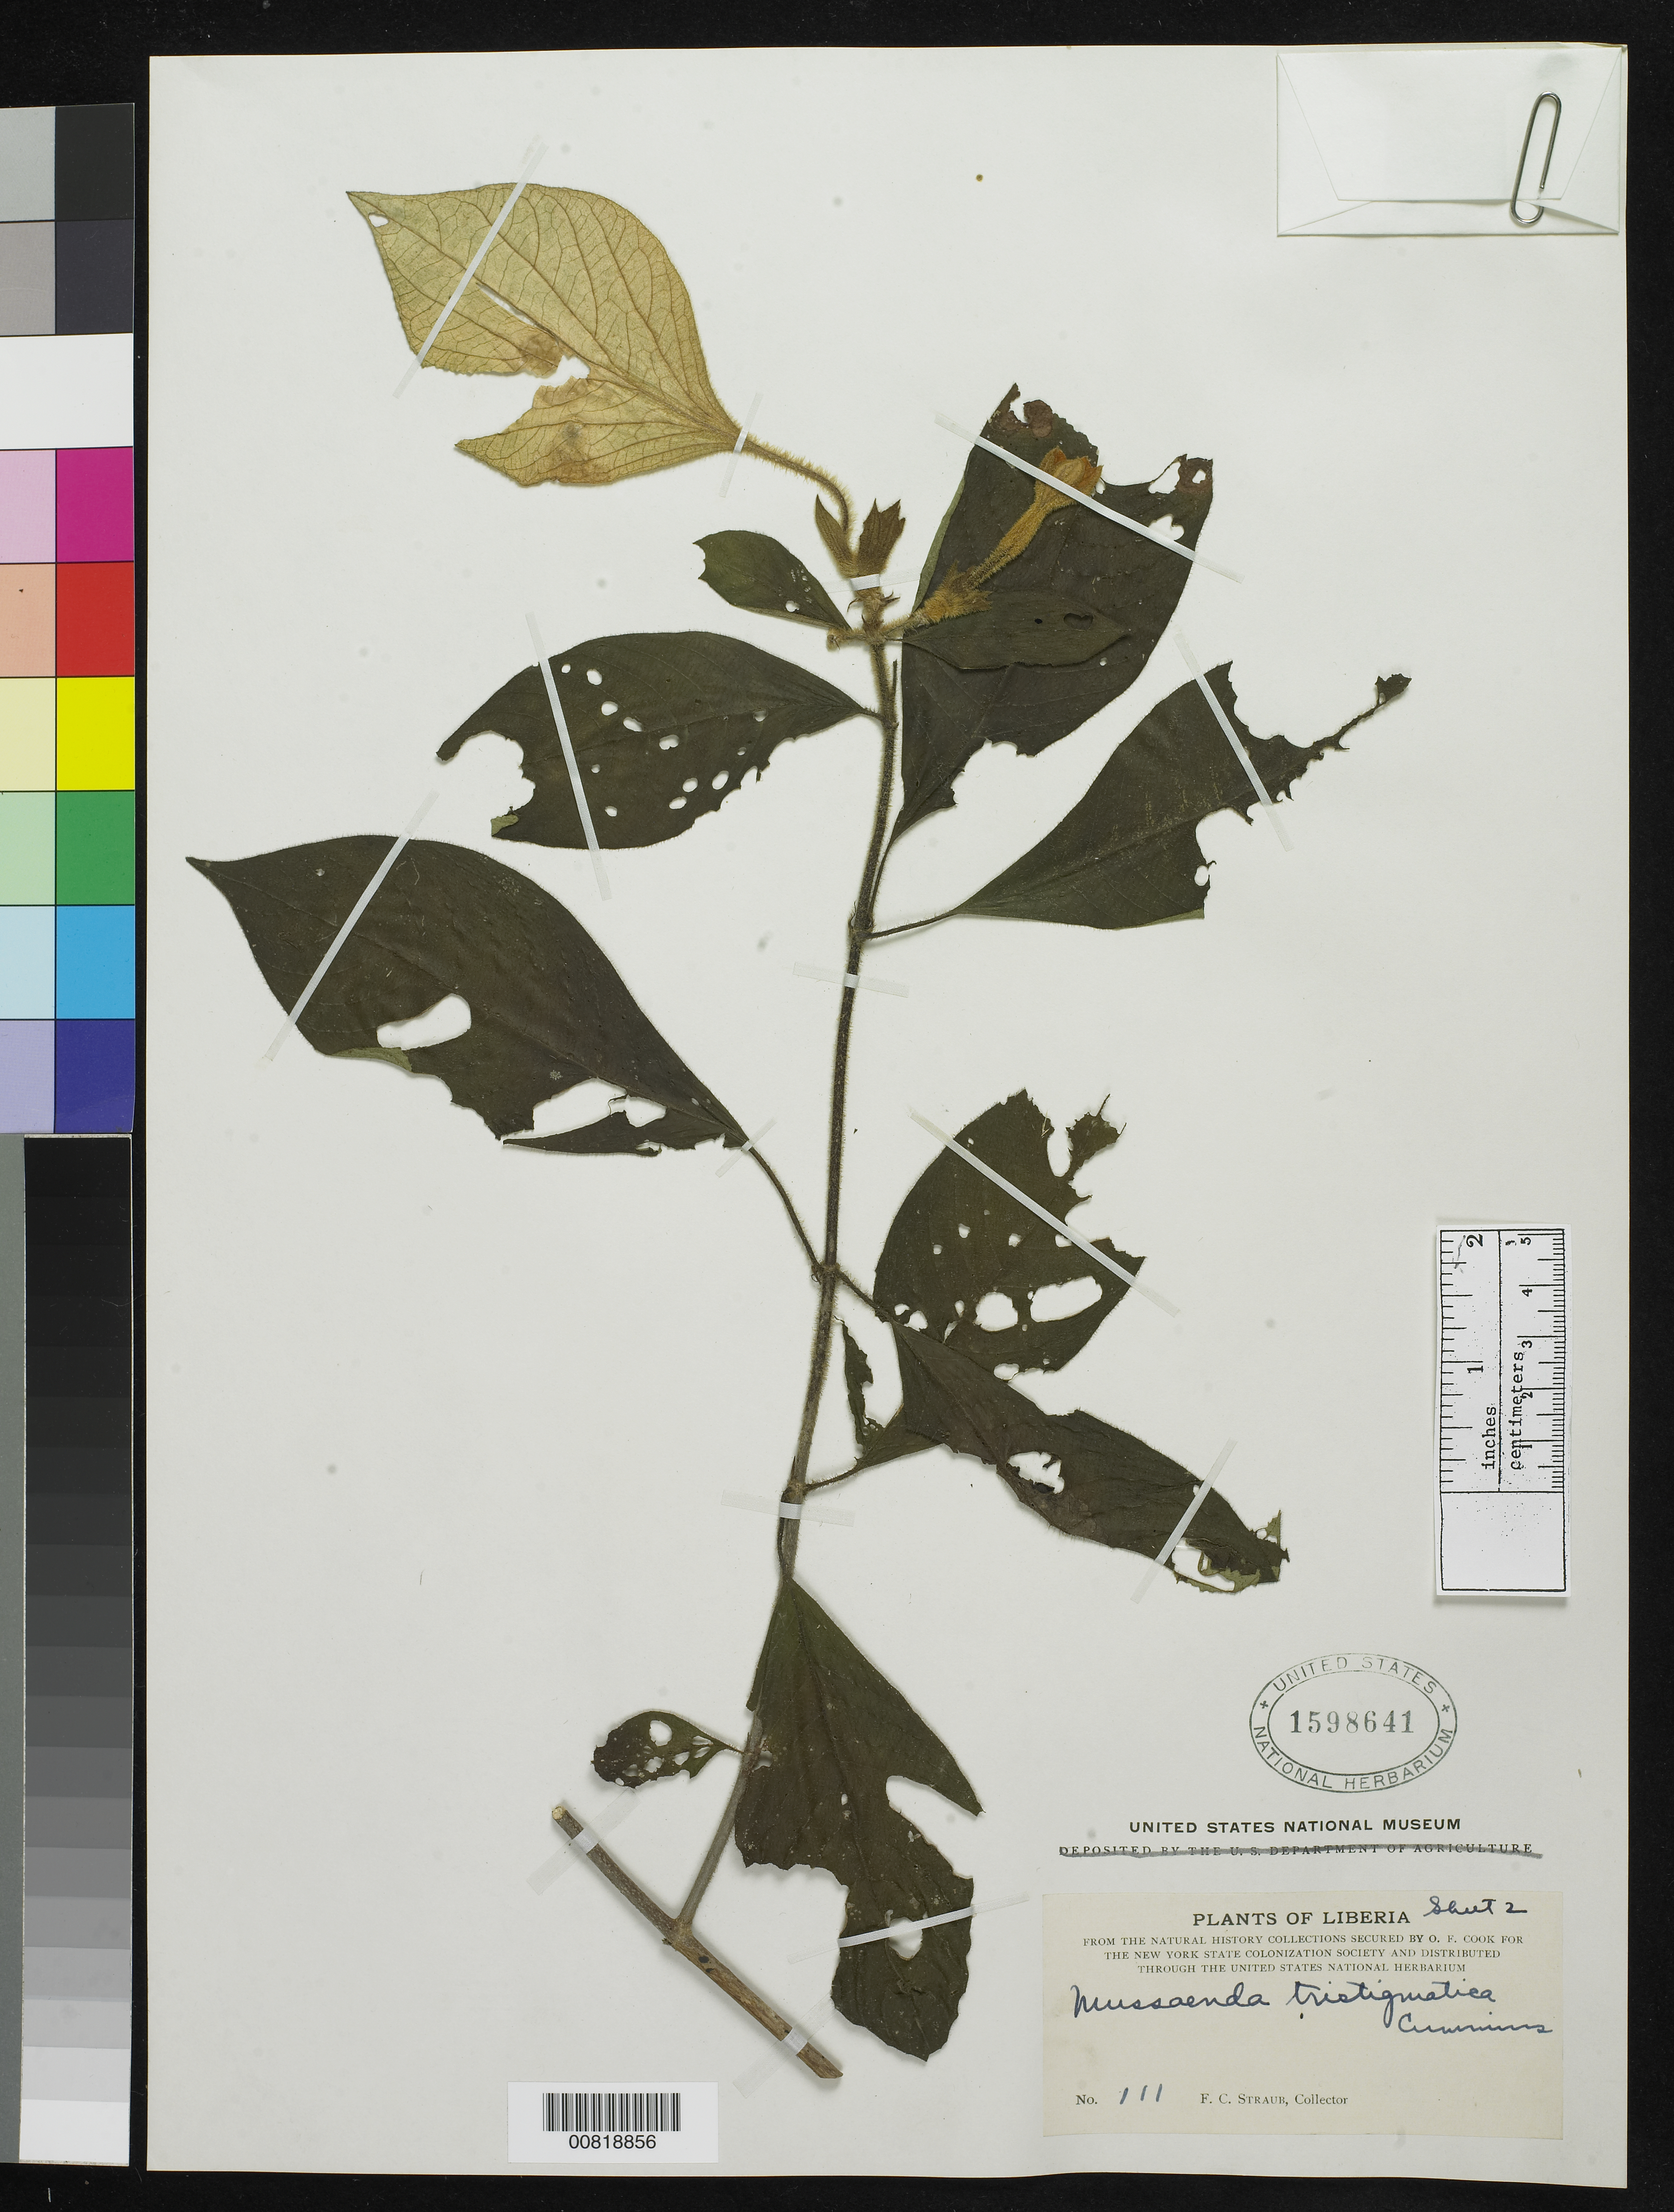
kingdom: Plantae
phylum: Tracheophyta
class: Magnoliopsida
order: Gentianales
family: Rubiaceae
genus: Mussaenda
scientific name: Mussaenda tristigmatica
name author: Cumm.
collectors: F. Straub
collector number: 111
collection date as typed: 18--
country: Liberia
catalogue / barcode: US 1598641